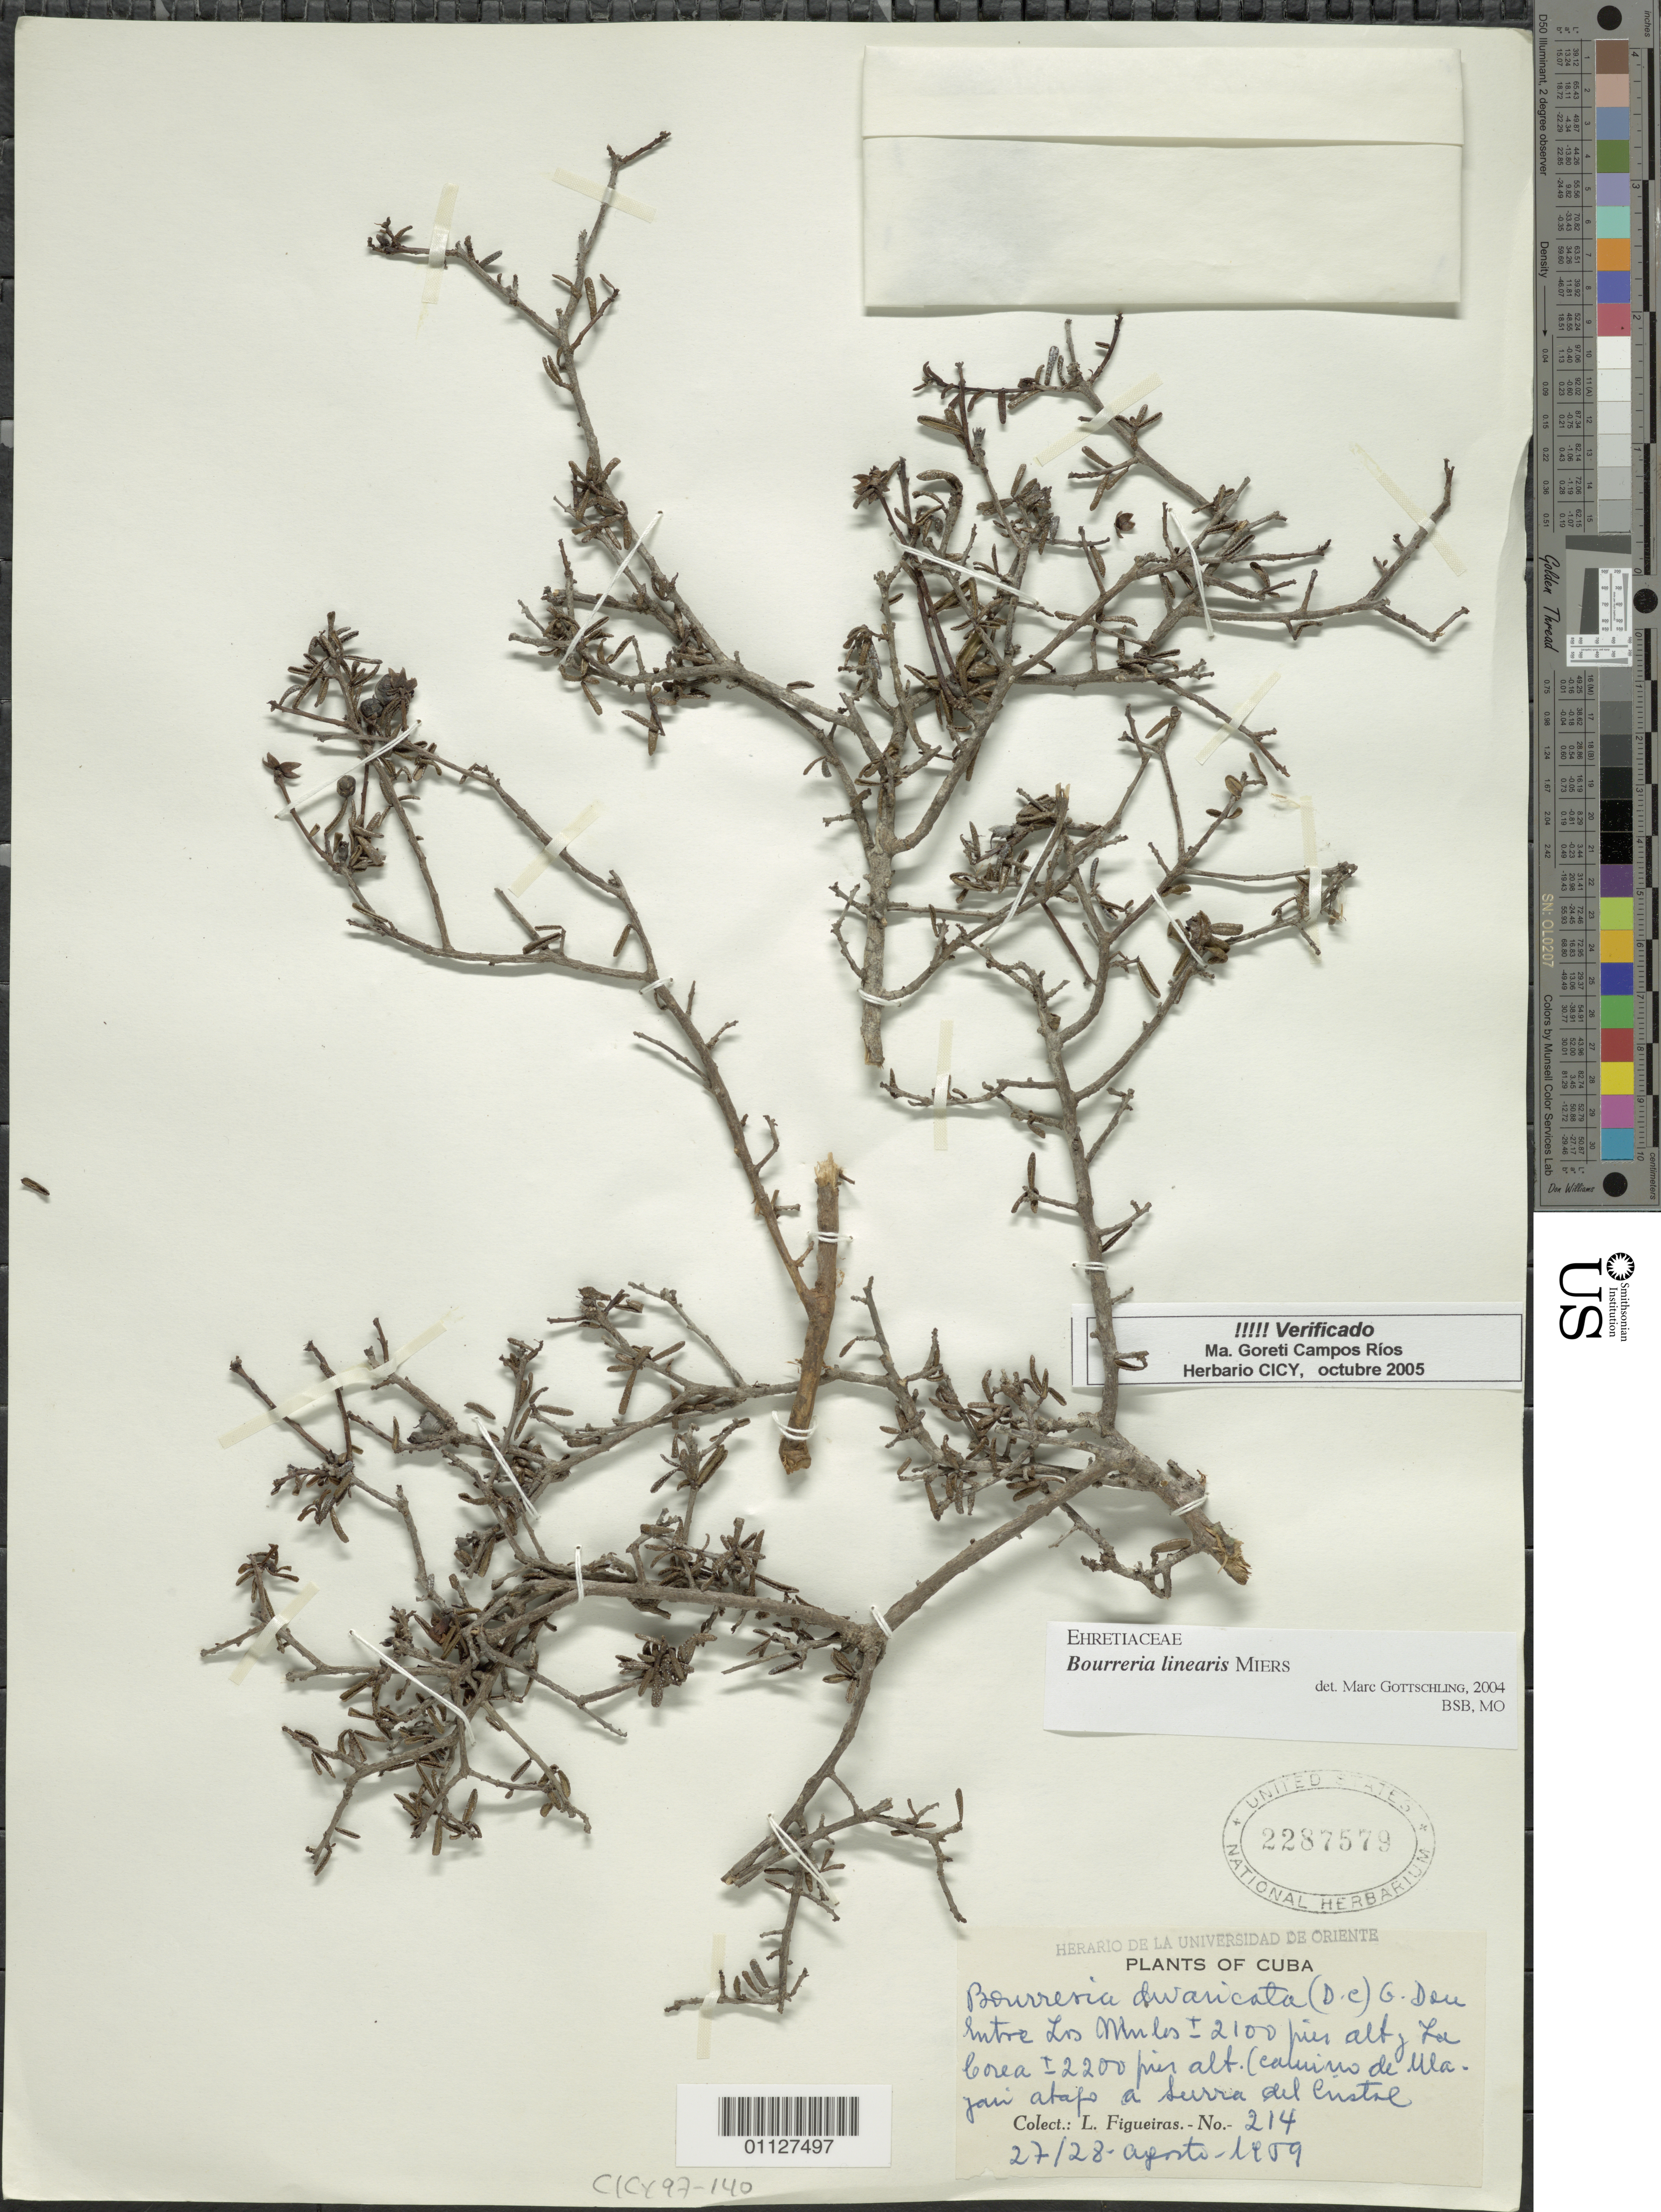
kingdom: Plantae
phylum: Tracheophyta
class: Magnoliopsida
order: Boraginales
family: Ehretiaceae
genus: Bourreria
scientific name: Bourreria linearis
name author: Miers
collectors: M. López Figueiras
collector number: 214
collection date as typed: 27 Aug 1909 and 28 Aug 1909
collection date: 1909-08-27,1909-08-28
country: Cuba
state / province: Santiago de Cuba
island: Cuba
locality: Entre Los Mules y La Corea (camino de Mlayair abajo a Sierra del Custre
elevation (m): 640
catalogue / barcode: US 2287579